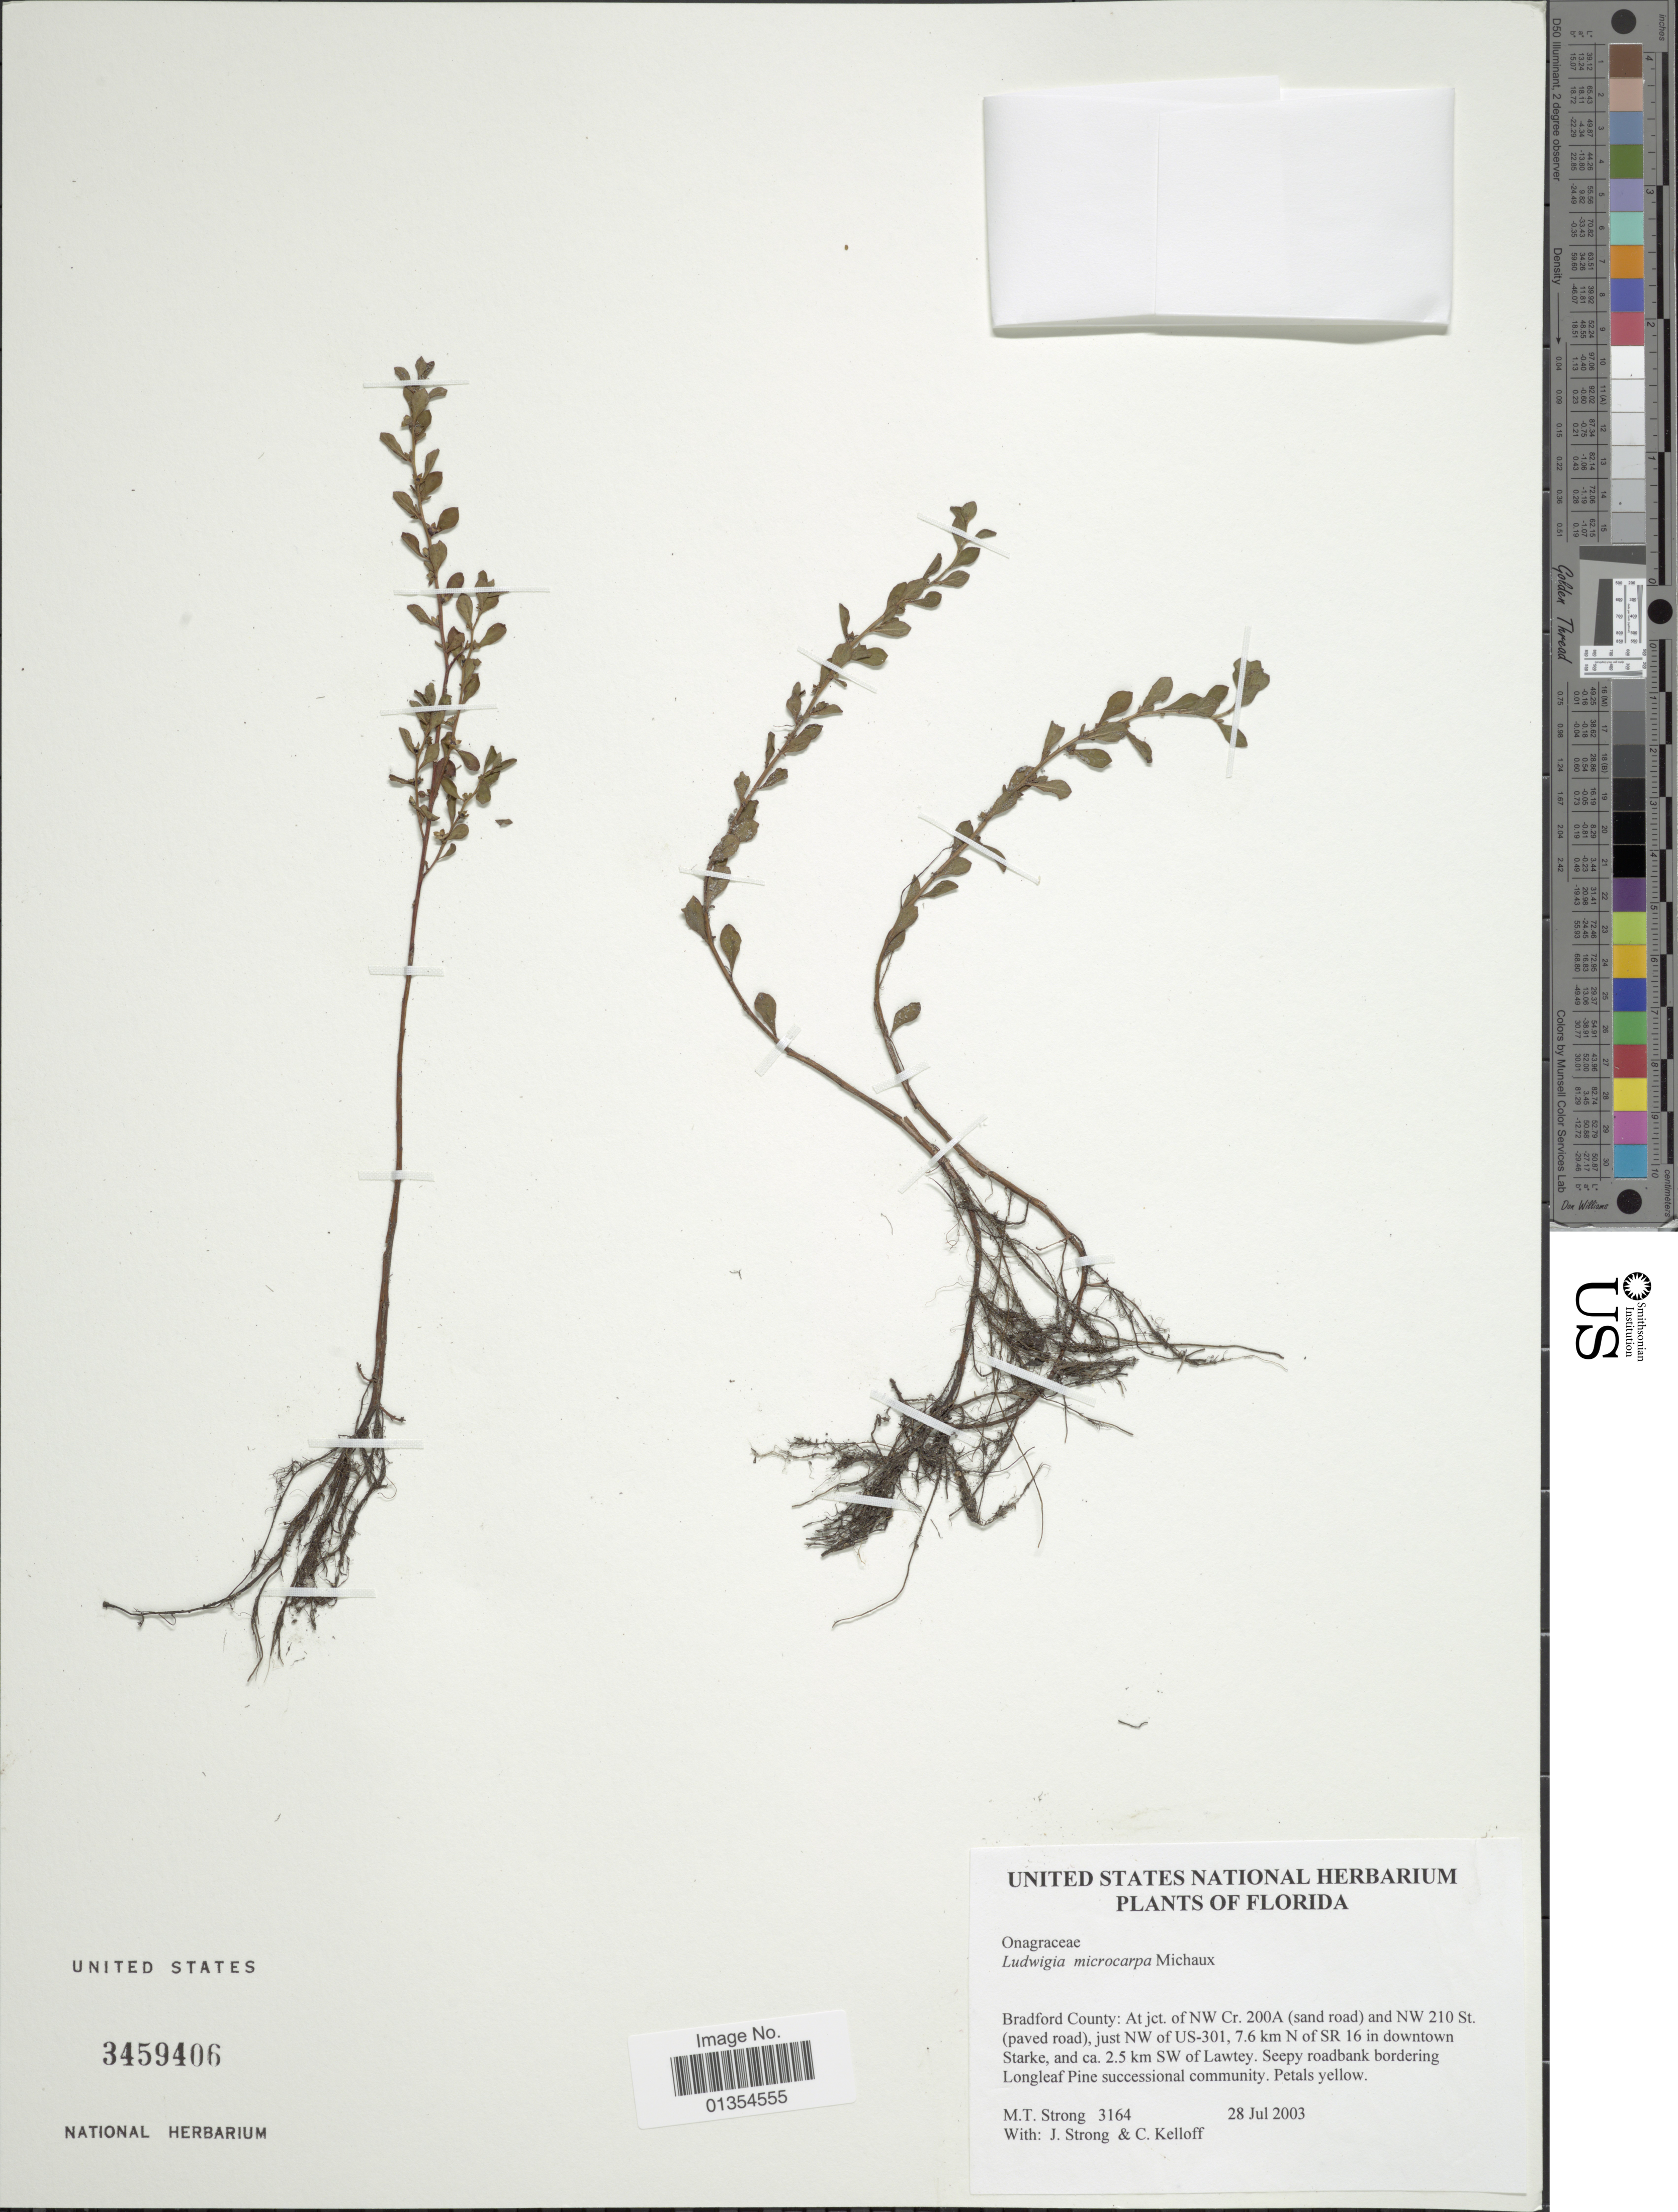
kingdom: Plantae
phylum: Tracheophyta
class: Magnoliopsida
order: Myrtales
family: Onagraceae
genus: Ludwigia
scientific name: Ludwigia microcarpa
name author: Michx.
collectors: M. T. Strong, J. L. Strong & C. L. Kelloff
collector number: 3164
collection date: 2003-07-28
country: United States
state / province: Florida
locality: Bradford County: At jct of NW Cr. 200A and NW 210 St, just NW of US-301, 7.6 km N of SR 16 in downtown Starke, and ca 2.5 km SW of Lawtey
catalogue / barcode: US 3459406